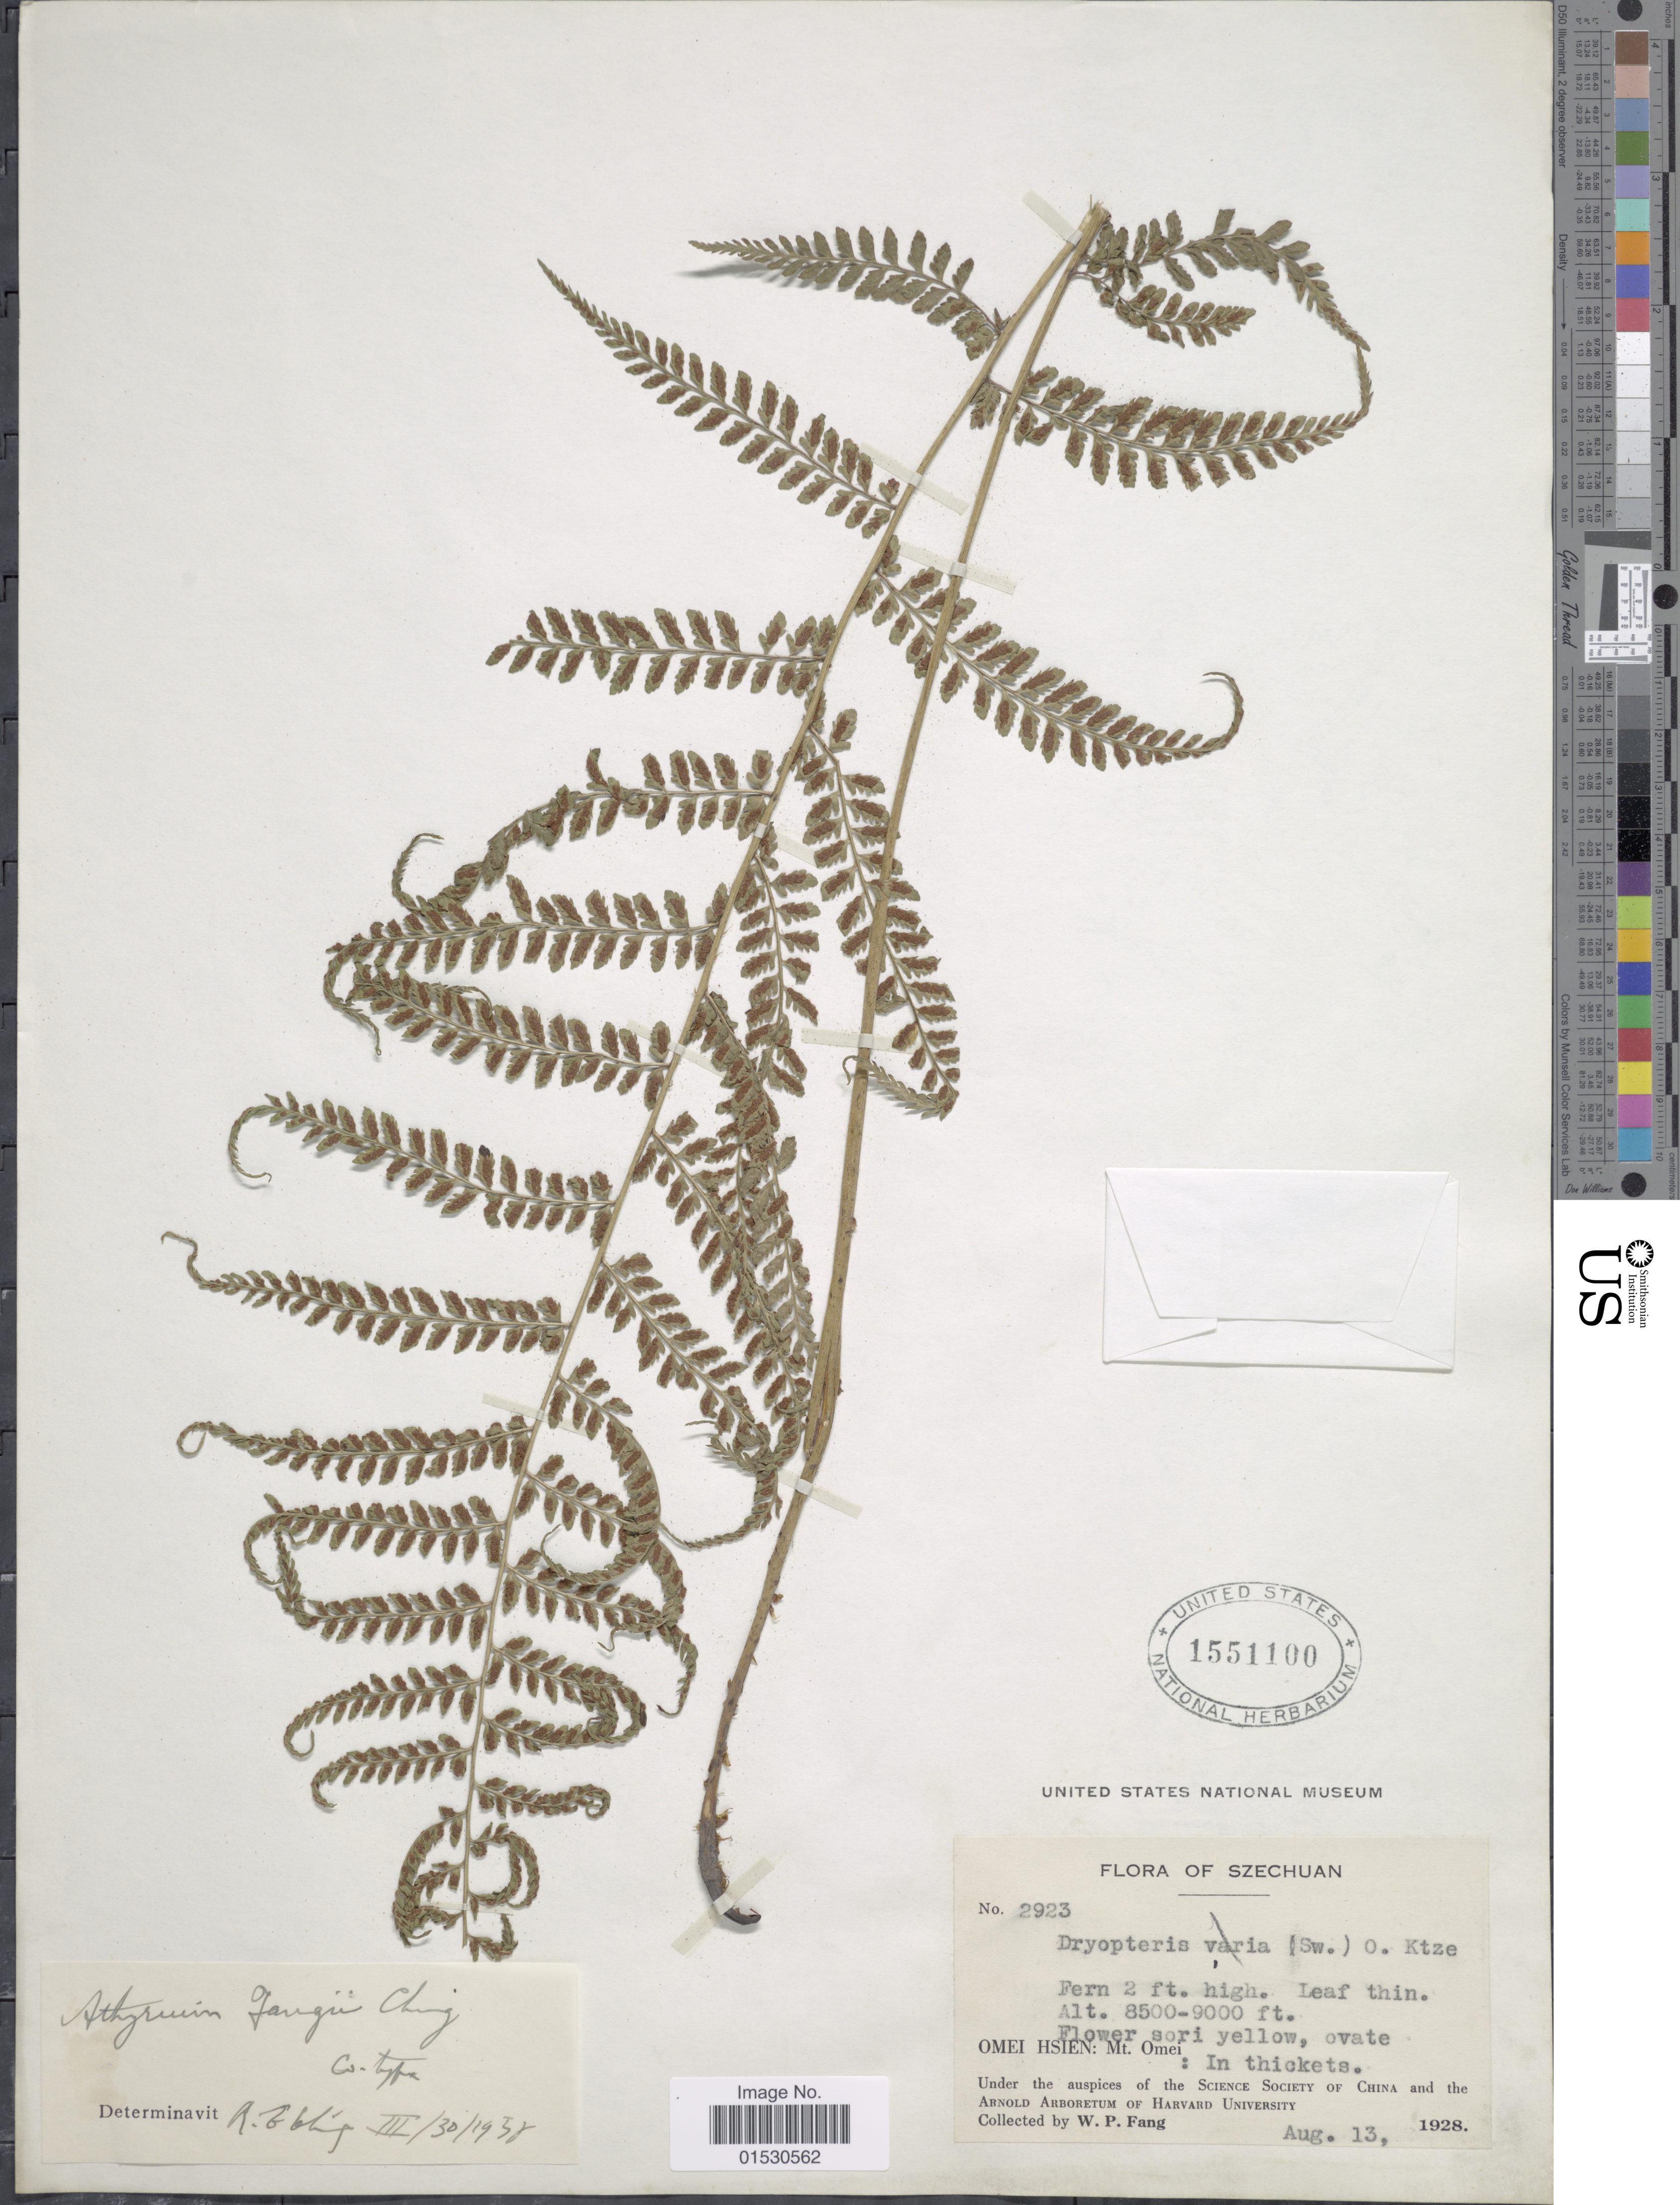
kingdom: Plantae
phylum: Tracheophyta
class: Polypodiopsida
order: Polypodiales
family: Athyriaceae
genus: Athyrium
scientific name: Athyrium fangii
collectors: W. P. Fang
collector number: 2923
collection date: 1928-08-13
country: China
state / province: Sichuan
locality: Szechuan, Omei Hsien: Mt. Omei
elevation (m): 2591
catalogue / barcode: US 151100